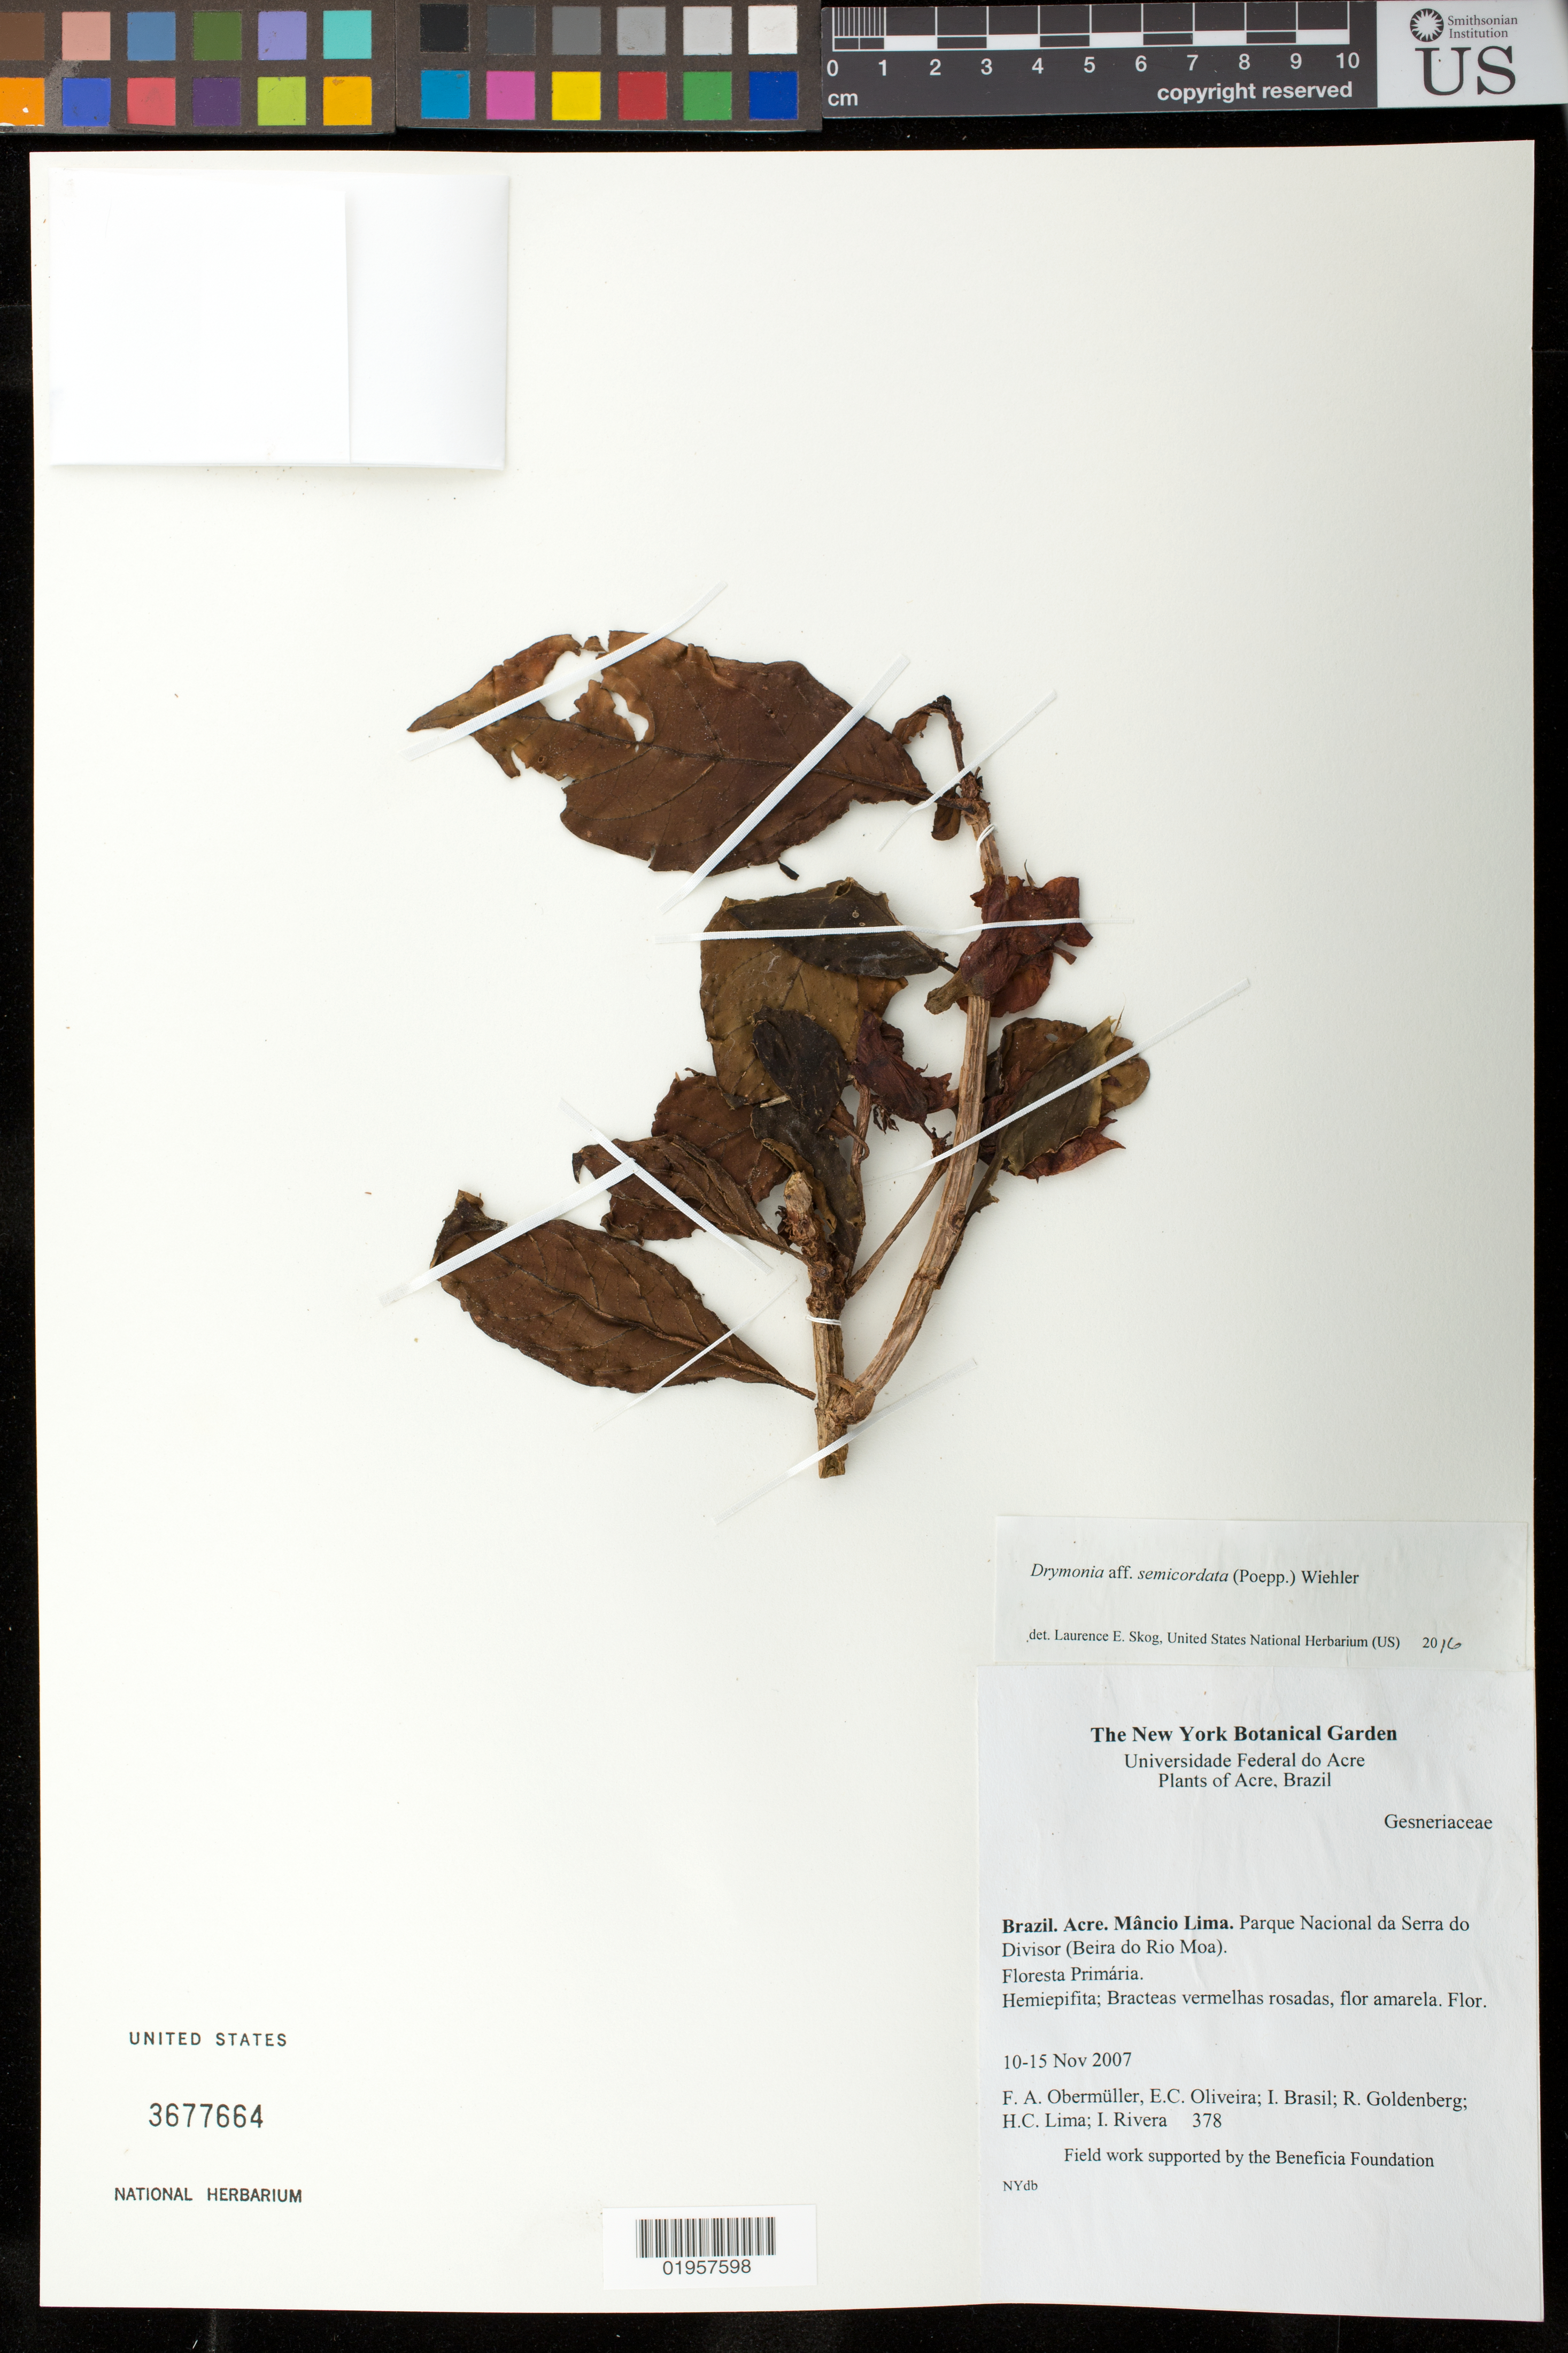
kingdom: Plantae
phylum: Tracheophyta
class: Magnoliopsida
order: Lamiales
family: Gesneriaceae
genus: Drymonia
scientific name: Drymonia semicordata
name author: (Poepp.) Wiehler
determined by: Skog, Laurence E.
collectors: F. A. Obermuller, E. C. Oliveira, I. Brasil, R. Goldenberg, H. C. Lima & I. Rivera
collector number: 378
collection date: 2007-11-10/2007-11-15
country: Brazil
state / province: Acre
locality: Mâncio Lima. Parque Nacional da Serra do Divisor (Beira do Rio Moa)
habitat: Floresta primária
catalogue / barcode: US 3677664